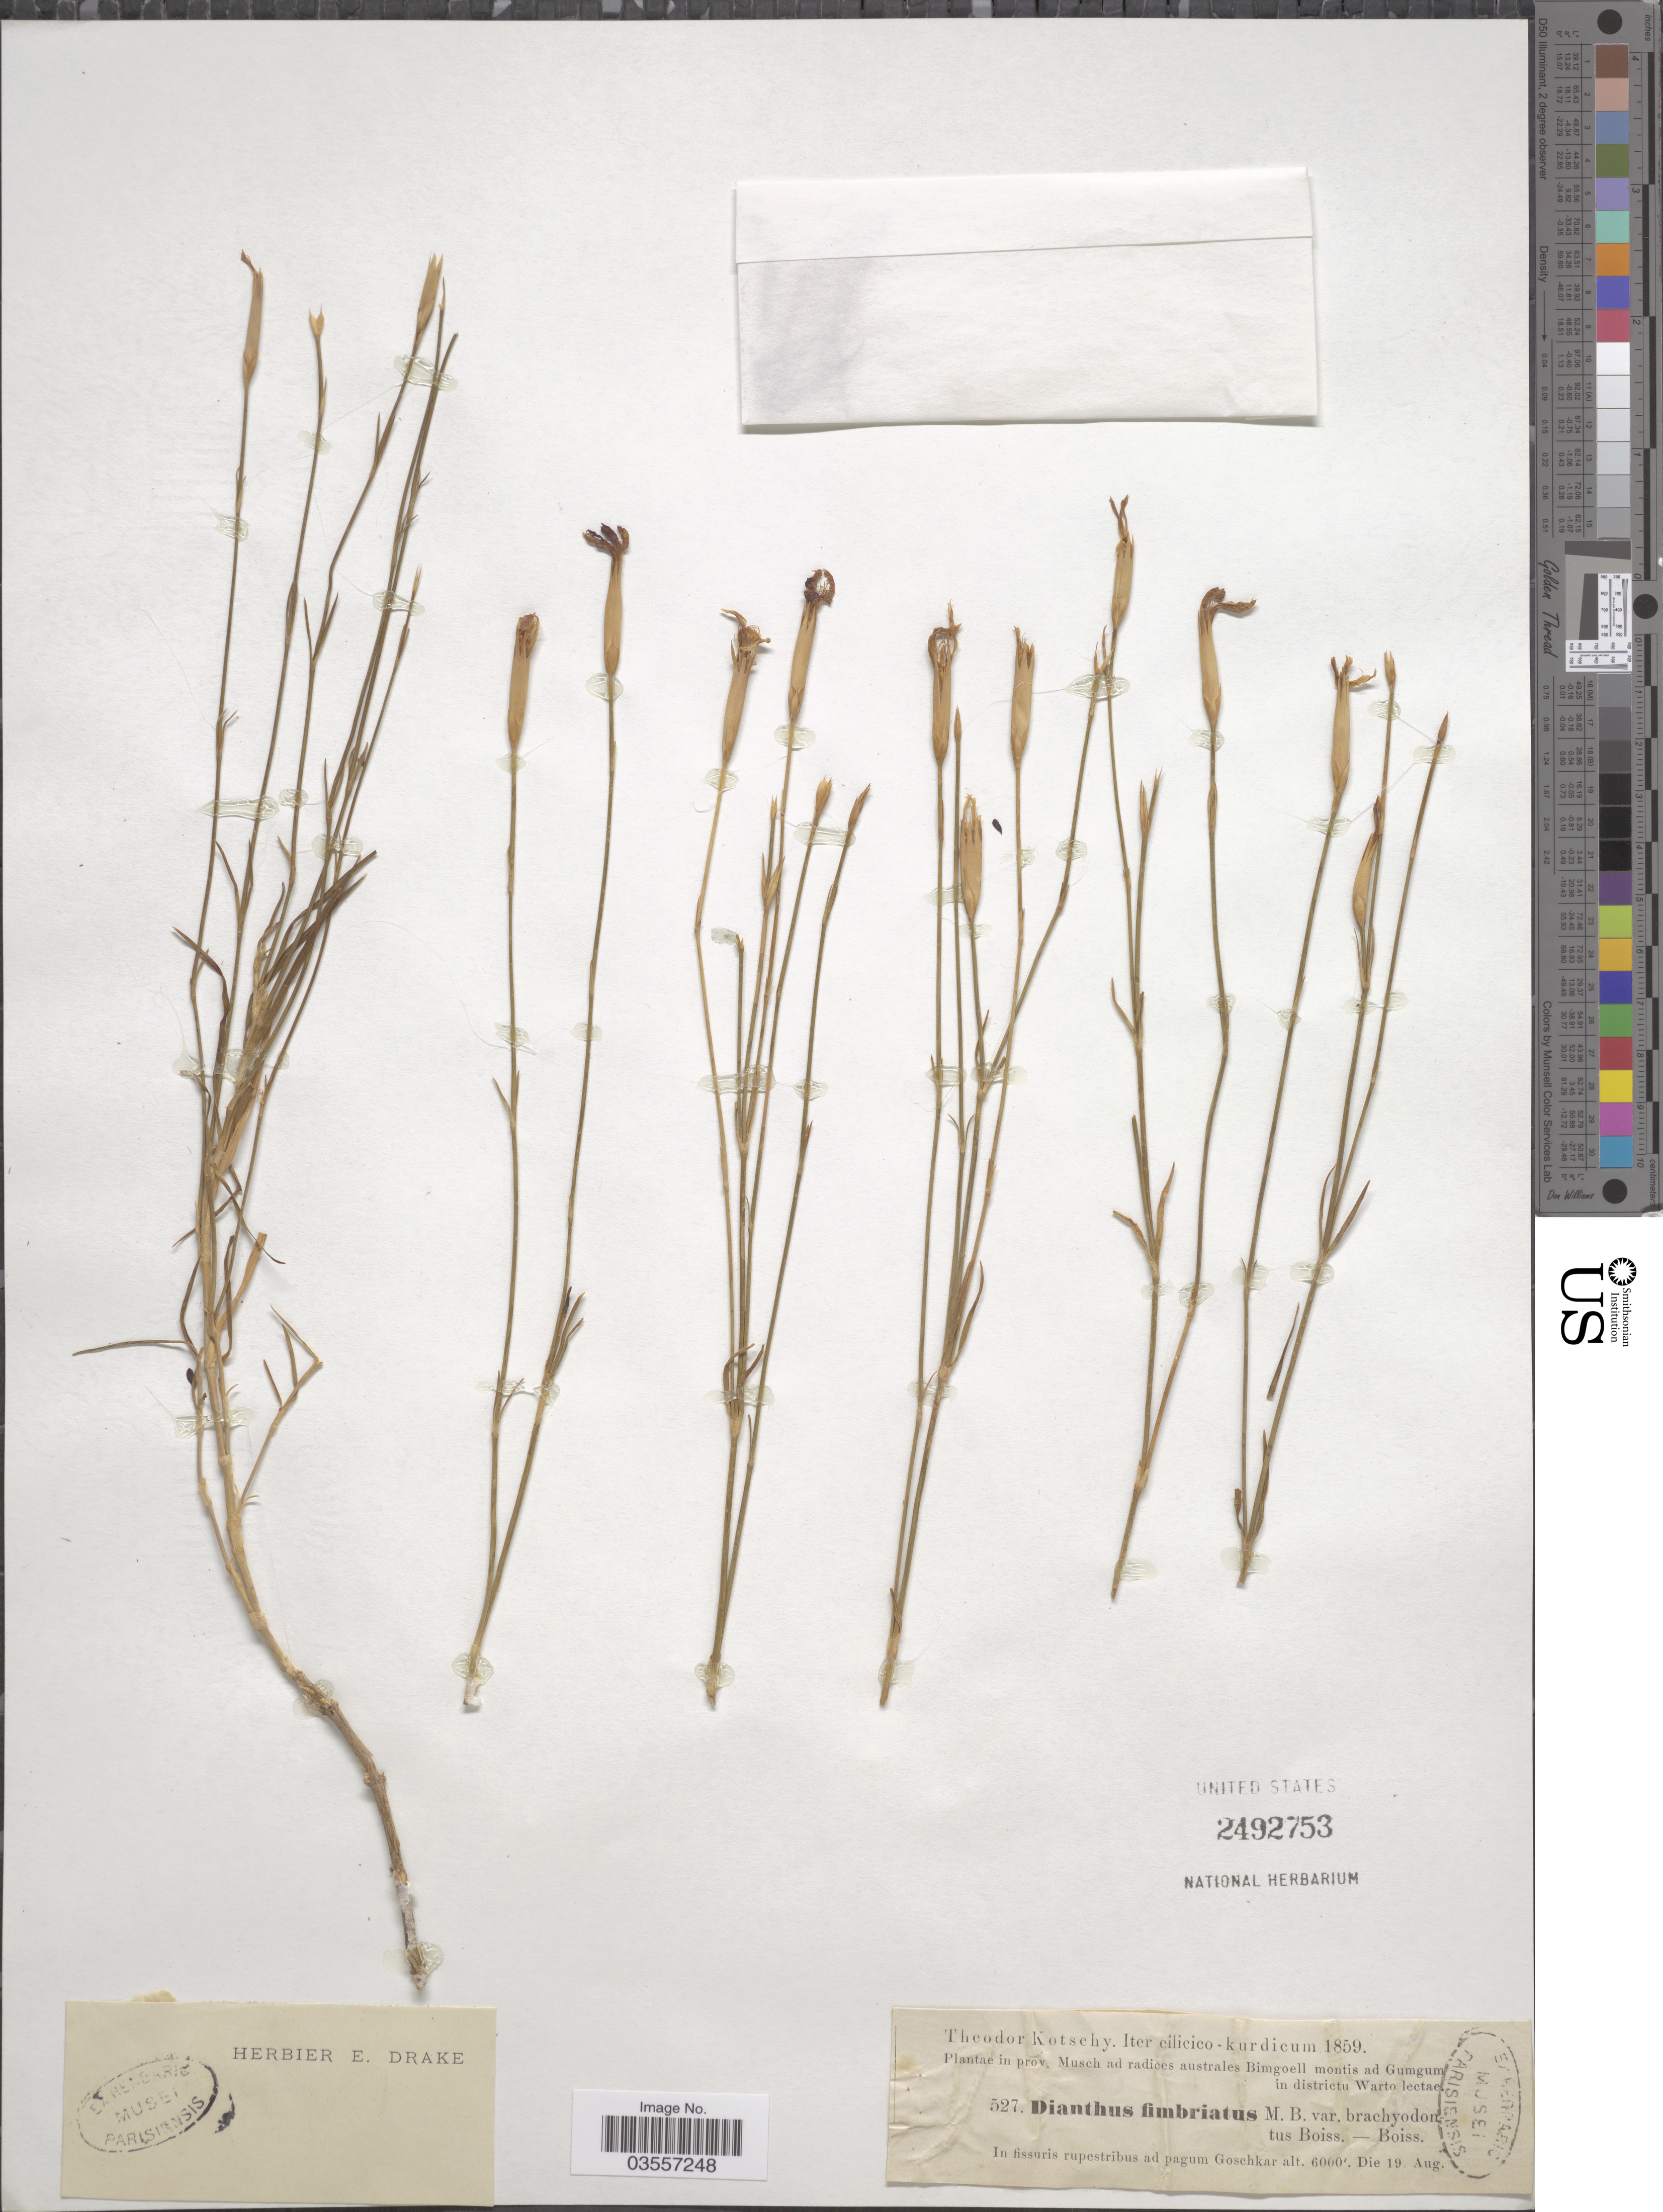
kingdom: Plantae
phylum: Tracheophyta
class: Magnoliopsida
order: Caryophyllales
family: Caryophyllaceae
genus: Dianthus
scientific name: Dianthus orientalis subsp. orientalis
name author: Adams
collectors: K. G. Kotschy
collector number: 527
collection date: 1859-08-19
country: Turkey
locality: Cilicico-kurdicum. In fissuris rupestribus ad pagum Goschkar.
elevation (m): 1829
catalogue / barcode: US 2492753